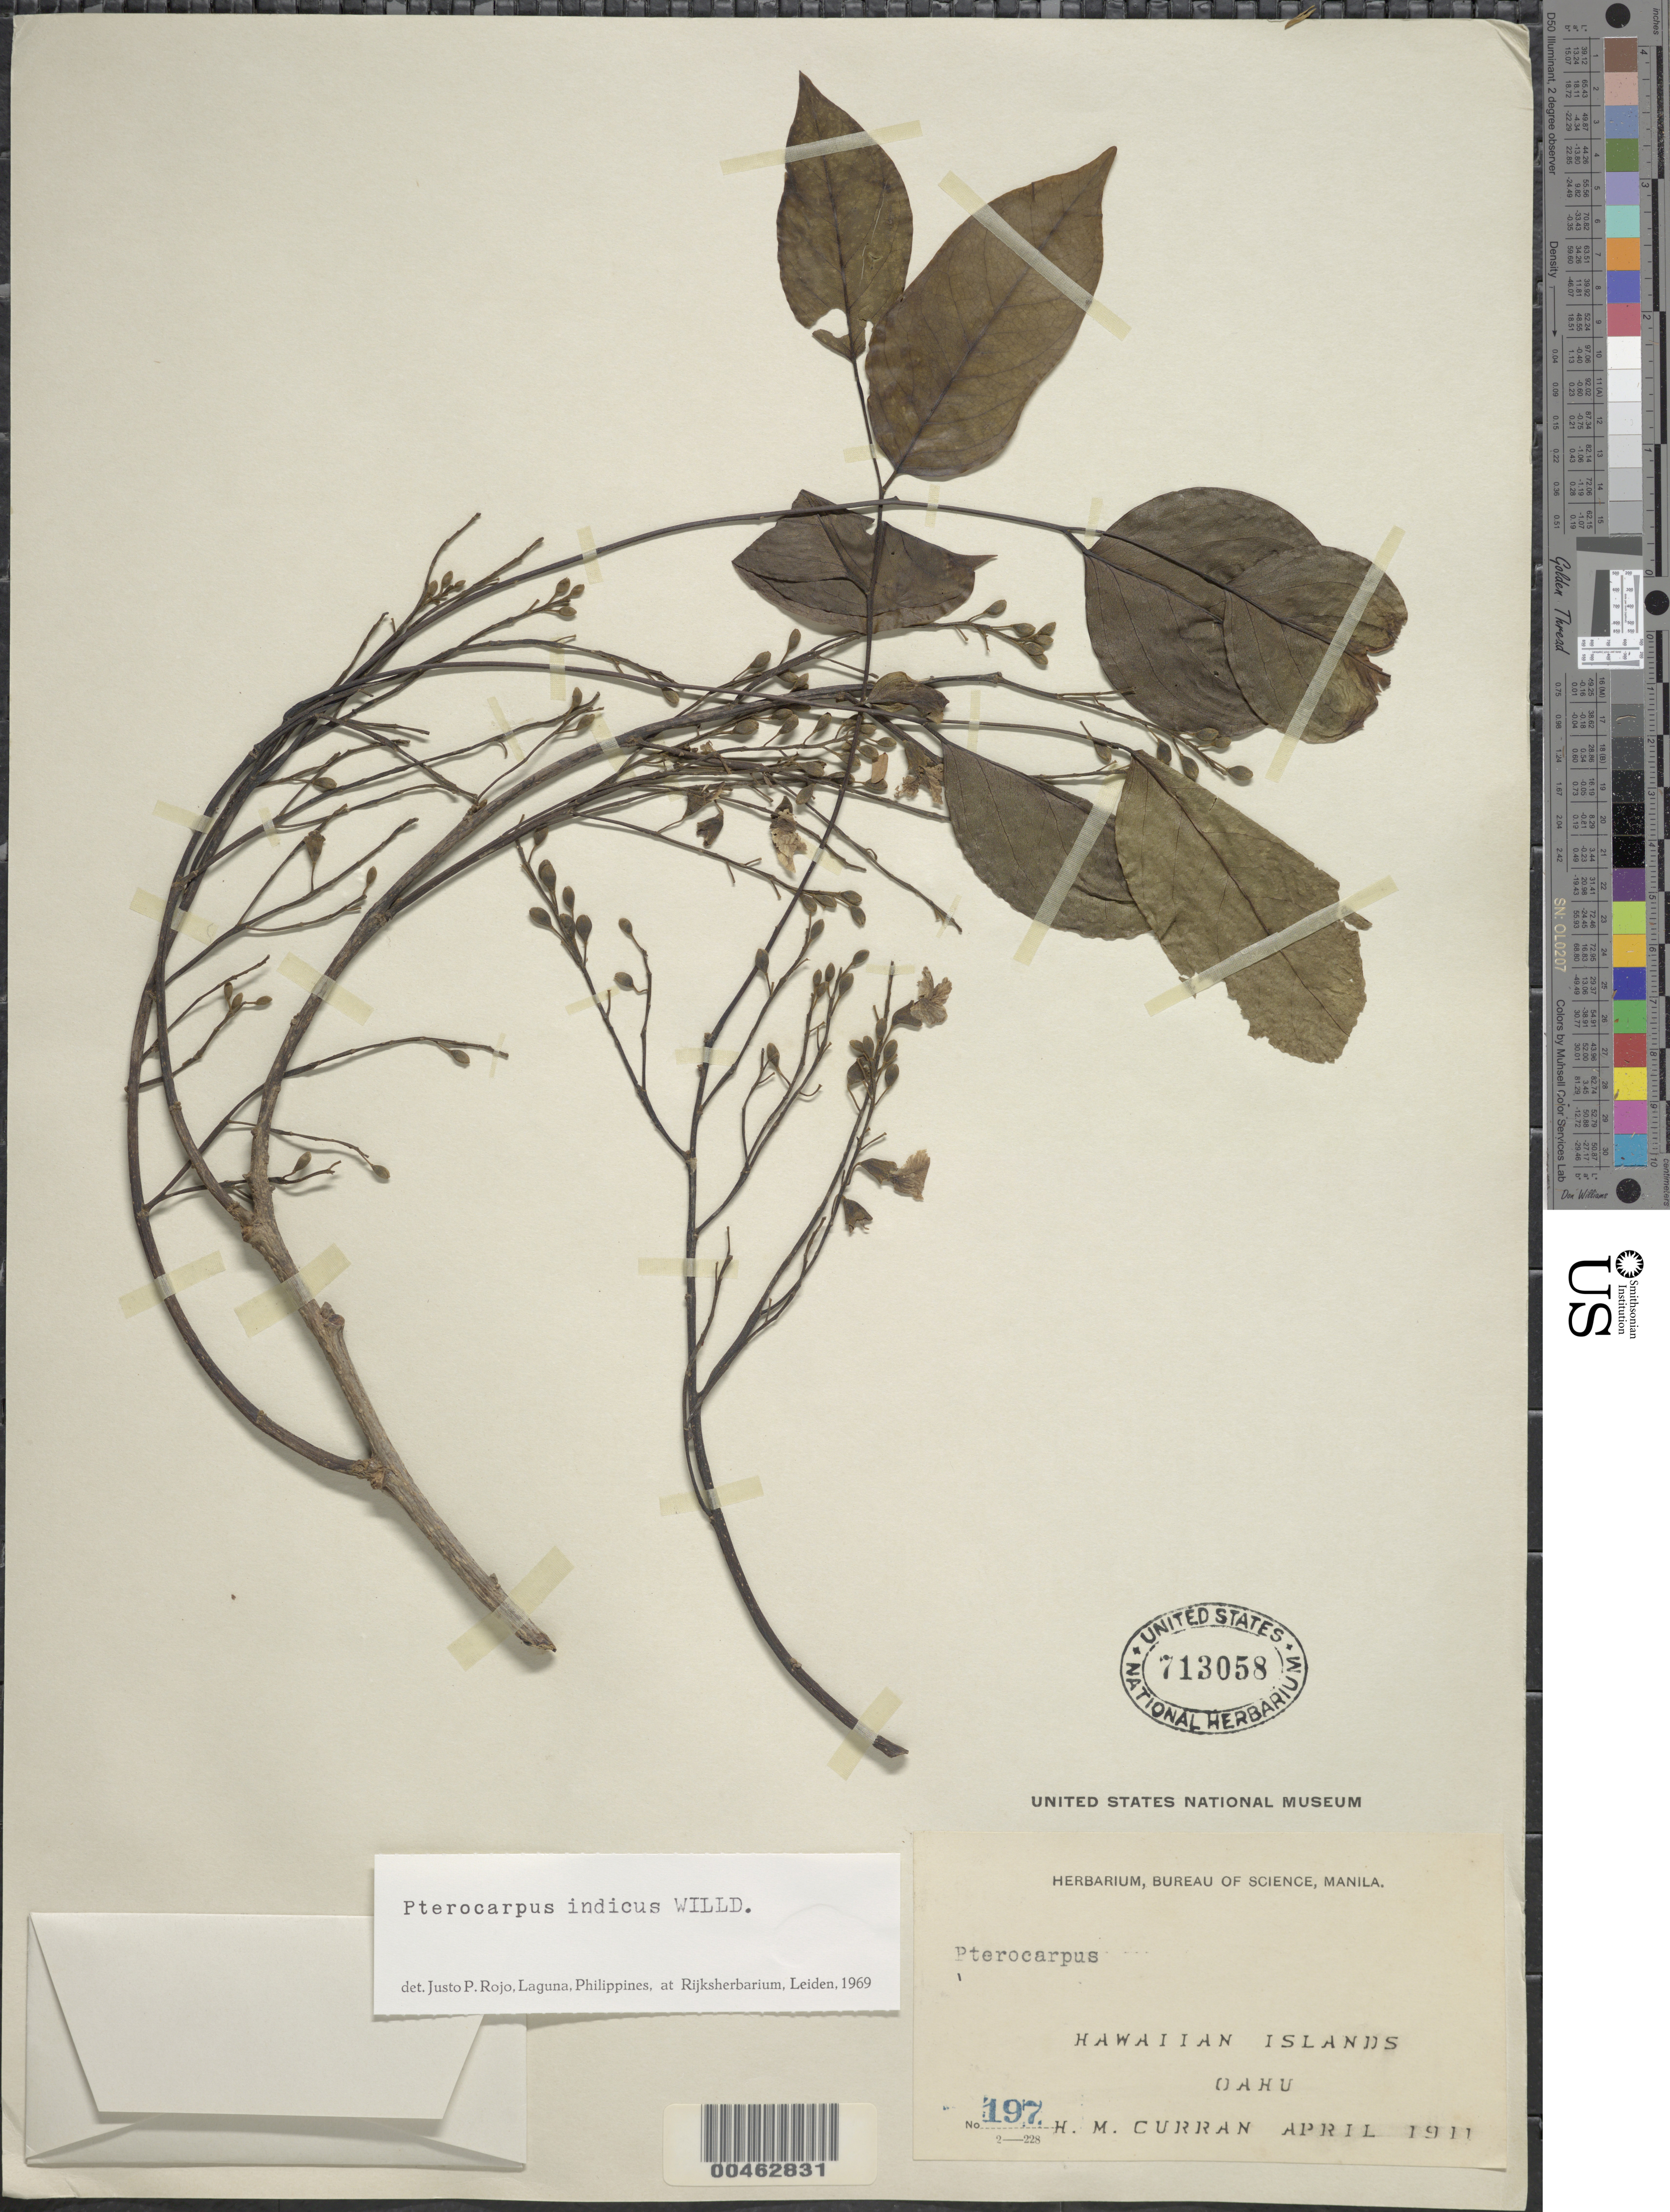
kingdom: Plantae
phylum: Tracheophyta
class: Magnoliopsida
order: Fabales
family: Fabaceae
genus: Pterocarpus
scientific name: Pterocarpus indicus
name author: Willd.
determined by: Rojo, Justo P., (L), Nationaal Herbarium Nederland, Leiden University branch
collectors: H. M. Curran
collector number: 197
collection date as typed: Apr 1911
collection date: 1911-04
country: United States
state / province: Hawaii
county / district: Honolulu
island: Oahu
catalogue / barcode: US 713058